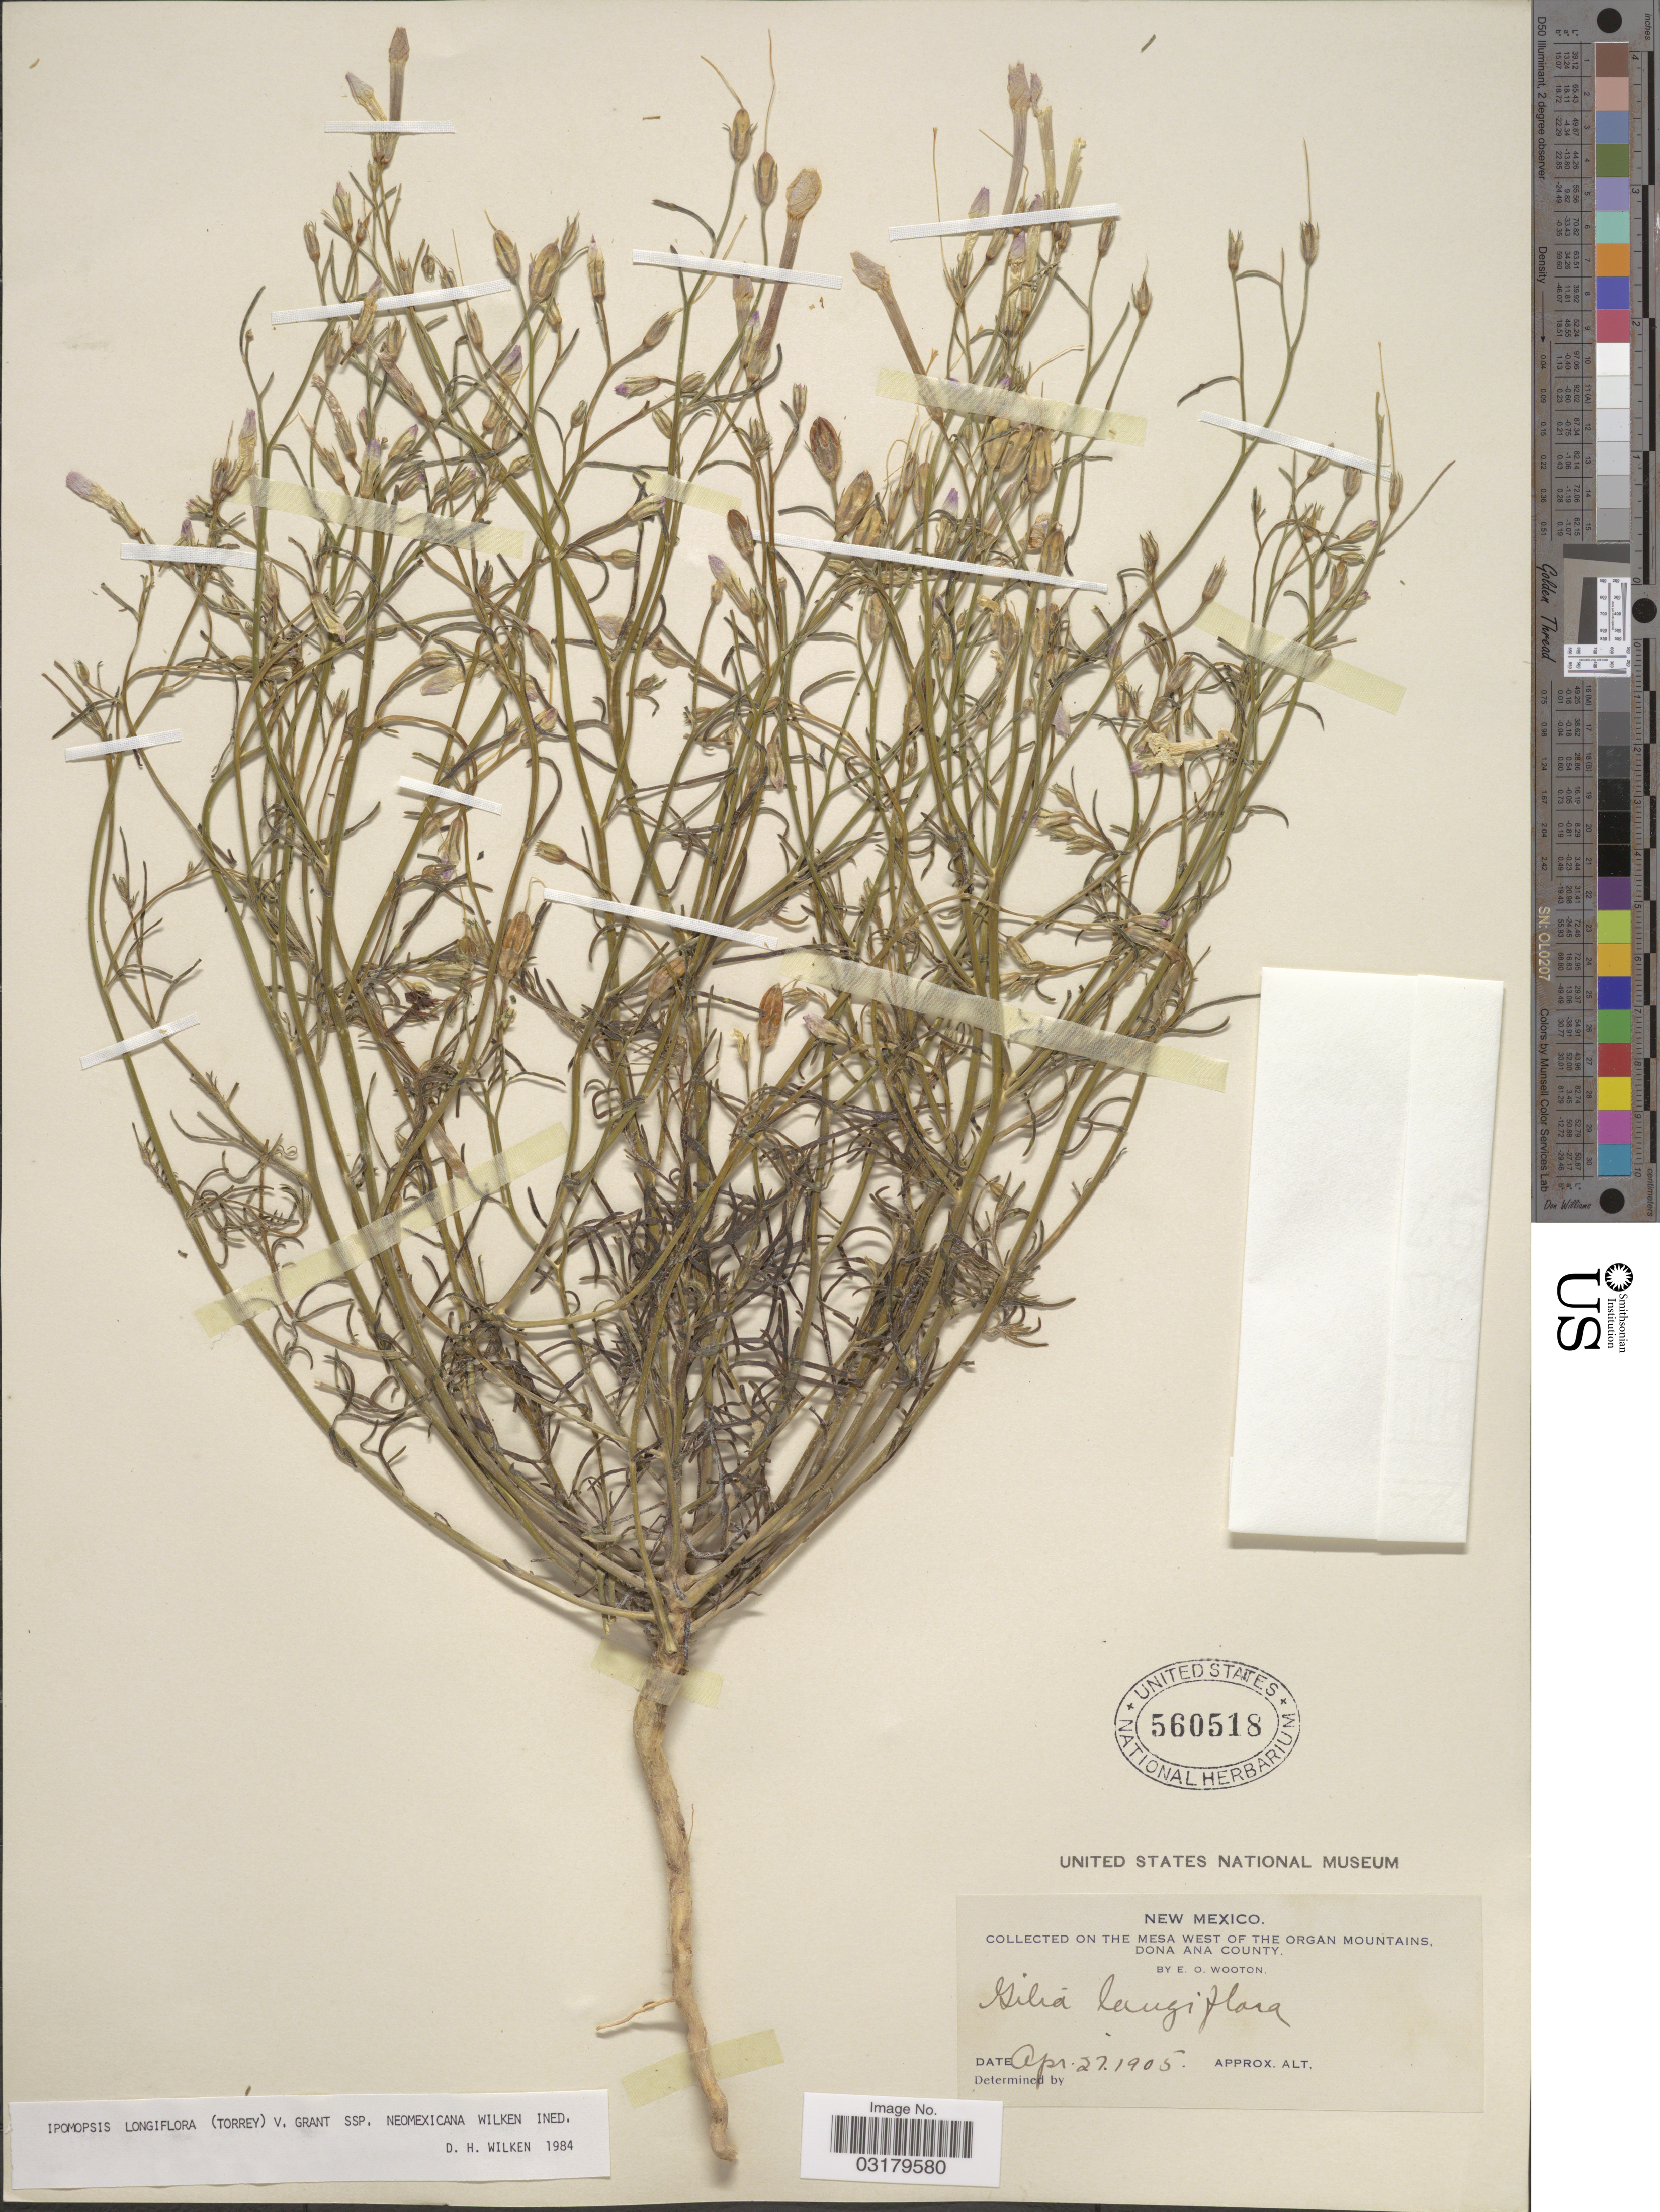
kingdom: Plantae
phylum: Tracheophyta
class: Magnoliopsida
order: Ericales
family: Polemoniaceae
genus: Ipomopsis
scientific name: Ipomopsis longiflora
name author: (Torr.) V.E. Grant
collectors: E. O. Wooton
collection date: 1905-04-27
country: United States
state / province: New Mexico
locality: On the mesa west of the Organ Mountains, Dona Ana County.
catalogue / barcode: US 560518